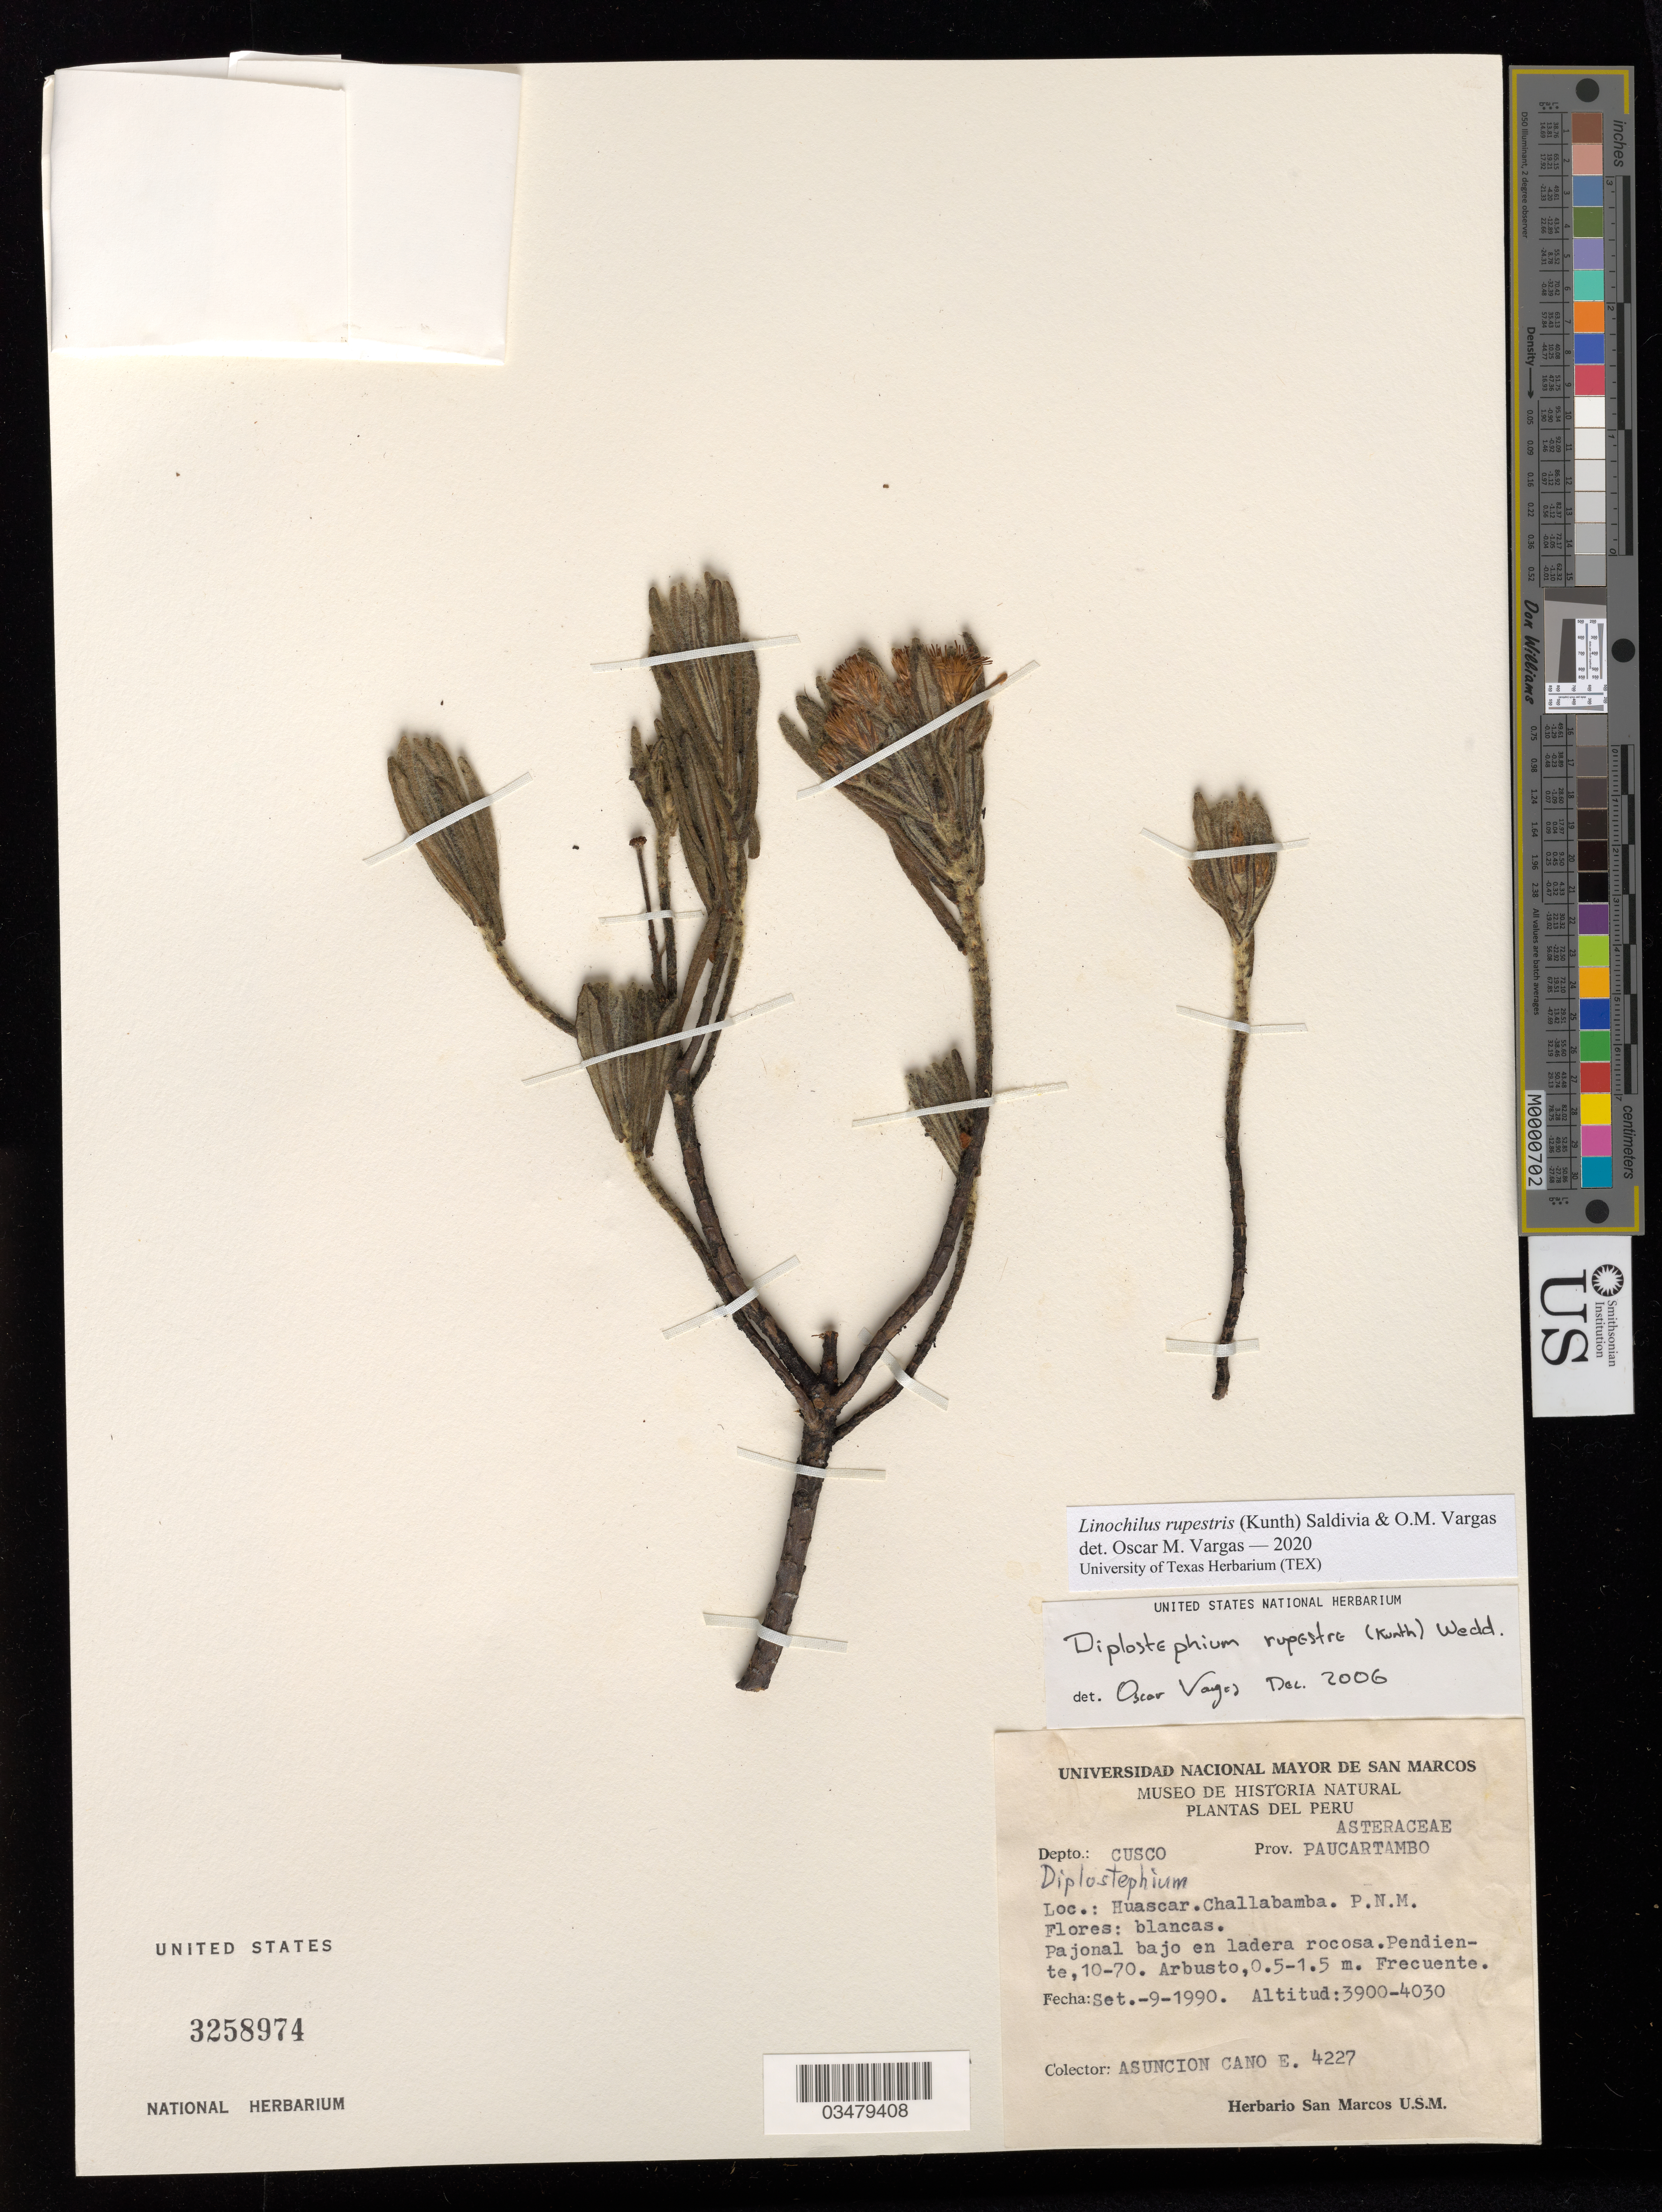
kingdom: Plantae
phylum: Tracheophyta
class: Magnoliopsida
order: Asterales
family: Asteraceae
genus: Linochilus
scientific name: Linochilus rupestris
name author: (Kunth) Saldivia & O.M. Vargas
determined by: Vargas, Oscar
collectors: A. Cano E.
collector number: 4227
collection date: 1990-09-09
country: Peru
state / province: Cusco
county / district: Paucartambo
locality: Huascar. Challabama. P.N.M.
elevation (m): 3900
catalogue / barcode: US 3258974